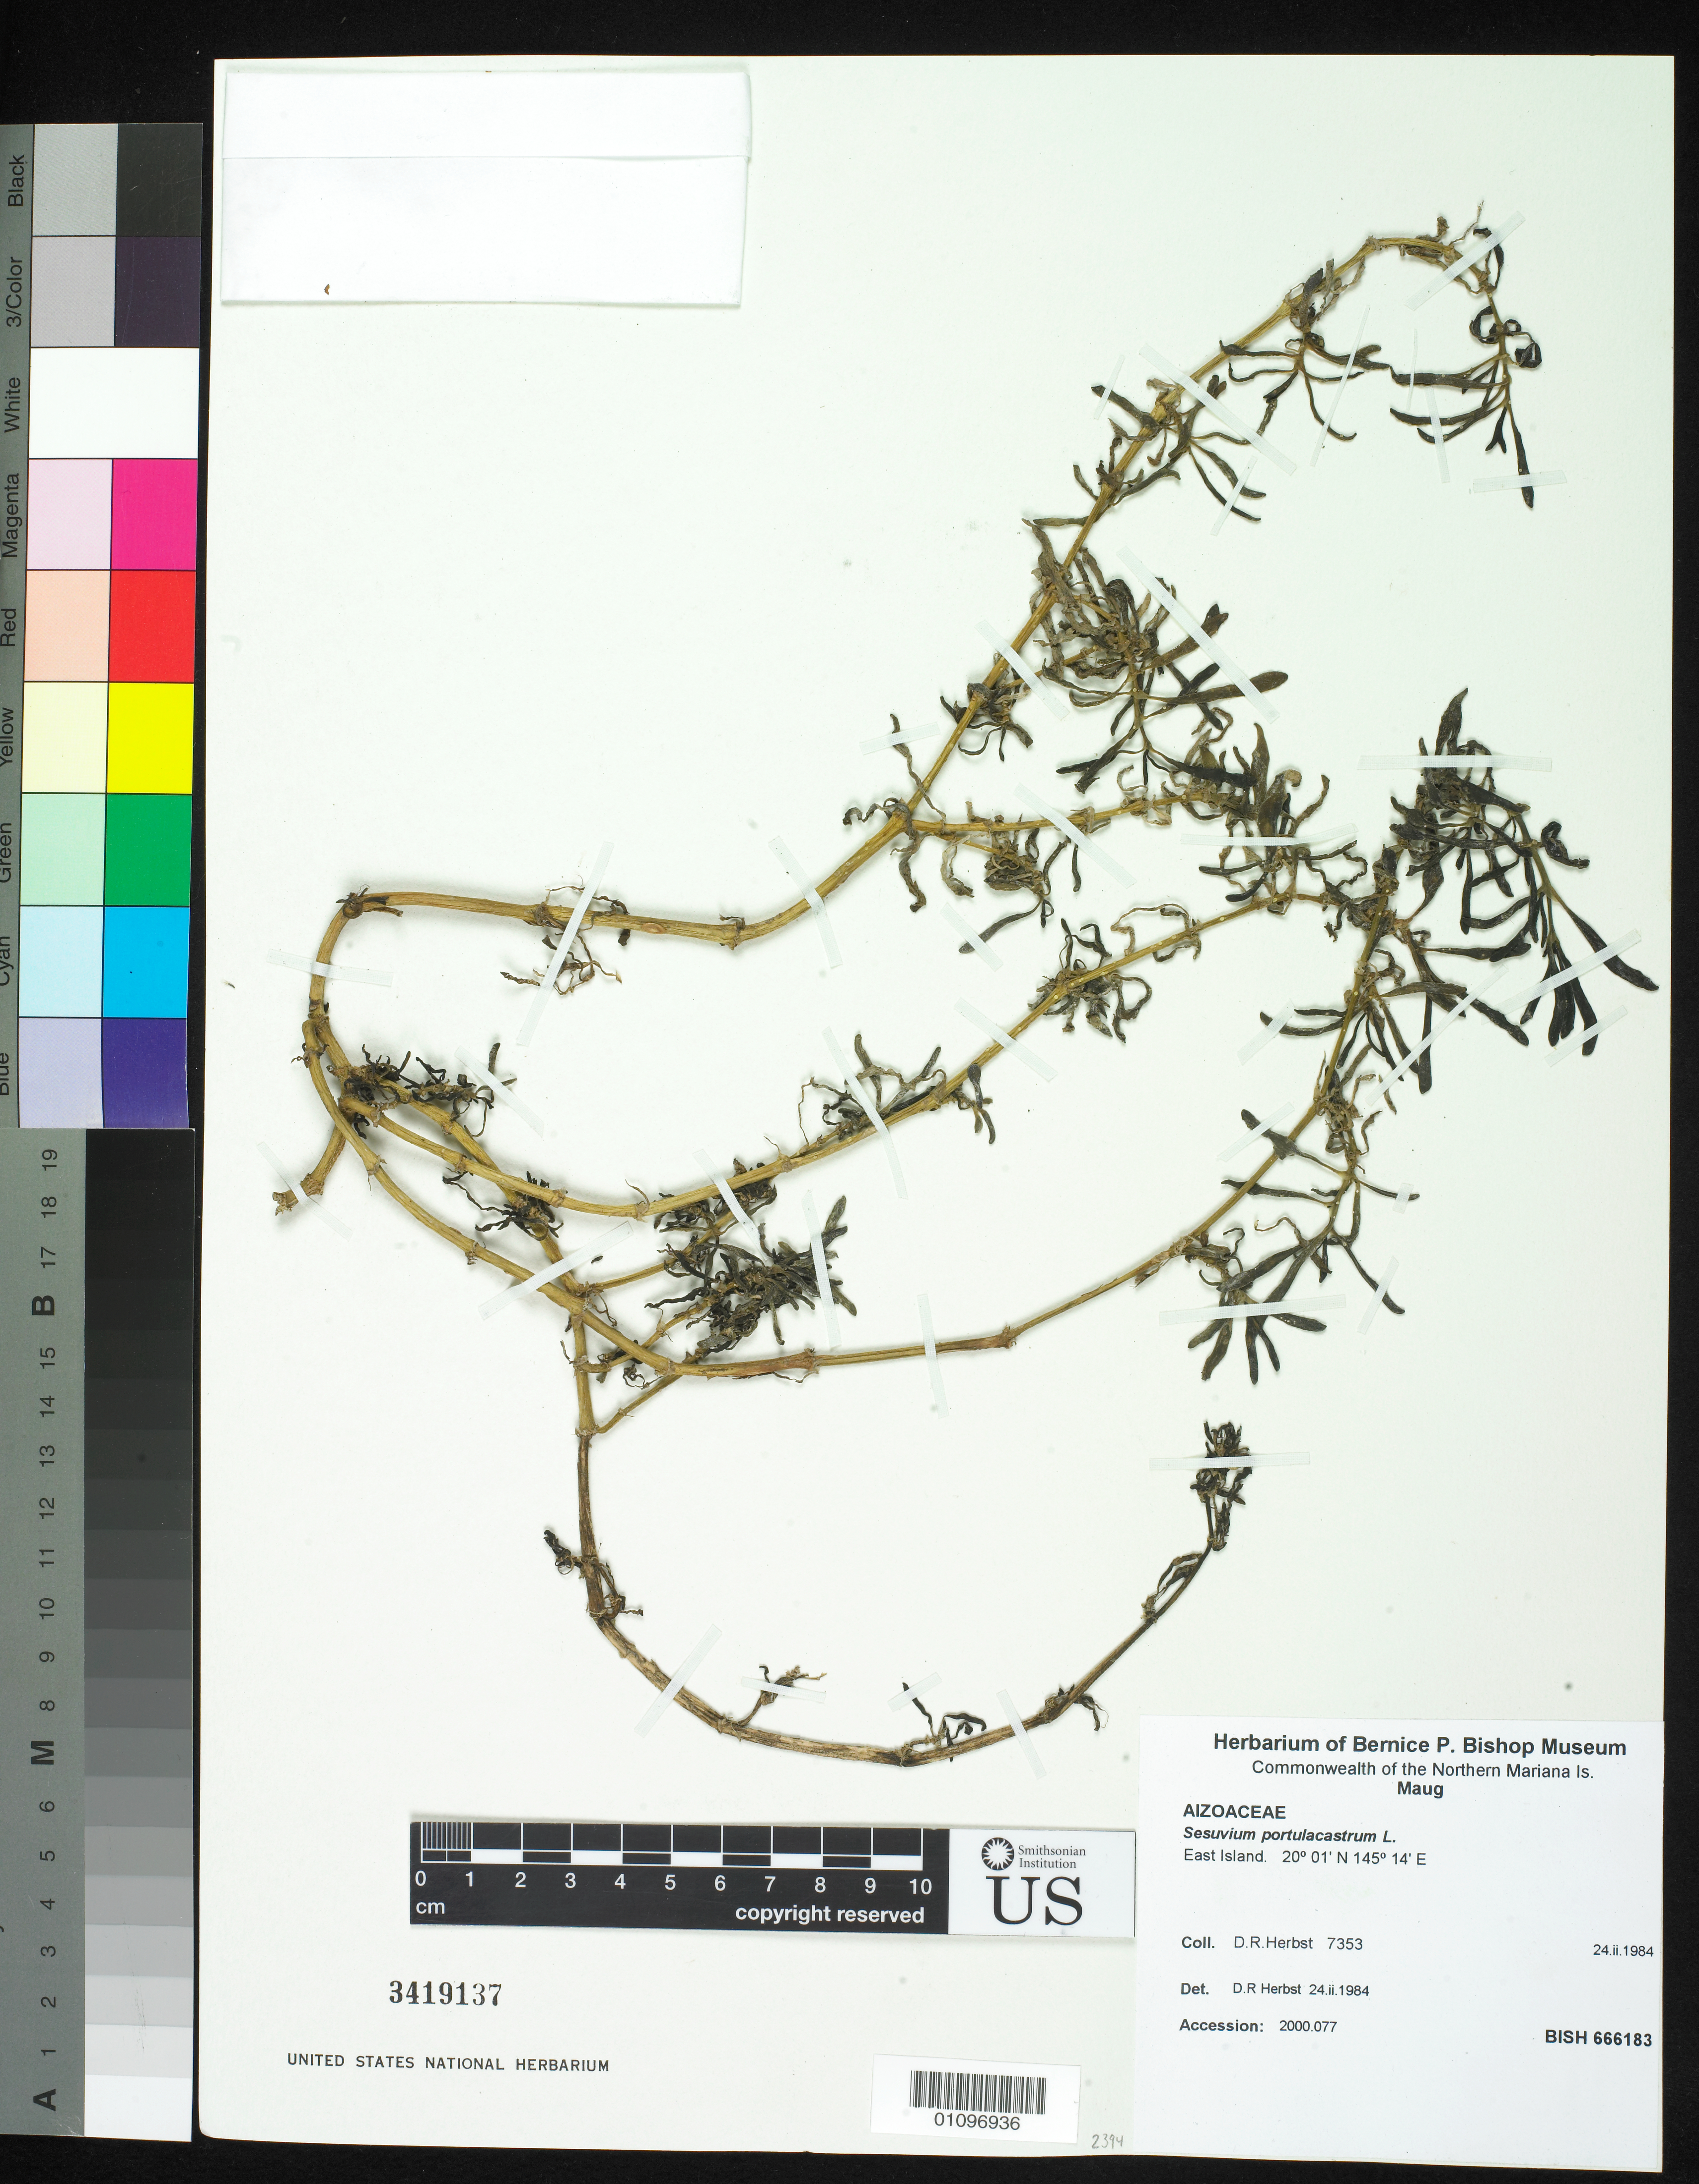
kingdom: Plantae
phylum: Tracheophyta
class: Magnoliopsida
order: Caryophyllales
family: Aizoaceae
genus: Sesuvium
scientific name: Sesuvium portulacastrum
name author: (L.) L.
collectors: D. R. Herbst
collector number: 7353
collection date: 1984-02-24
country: Northern Mariana Islands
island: East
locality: East Island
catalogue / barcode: US 3419137